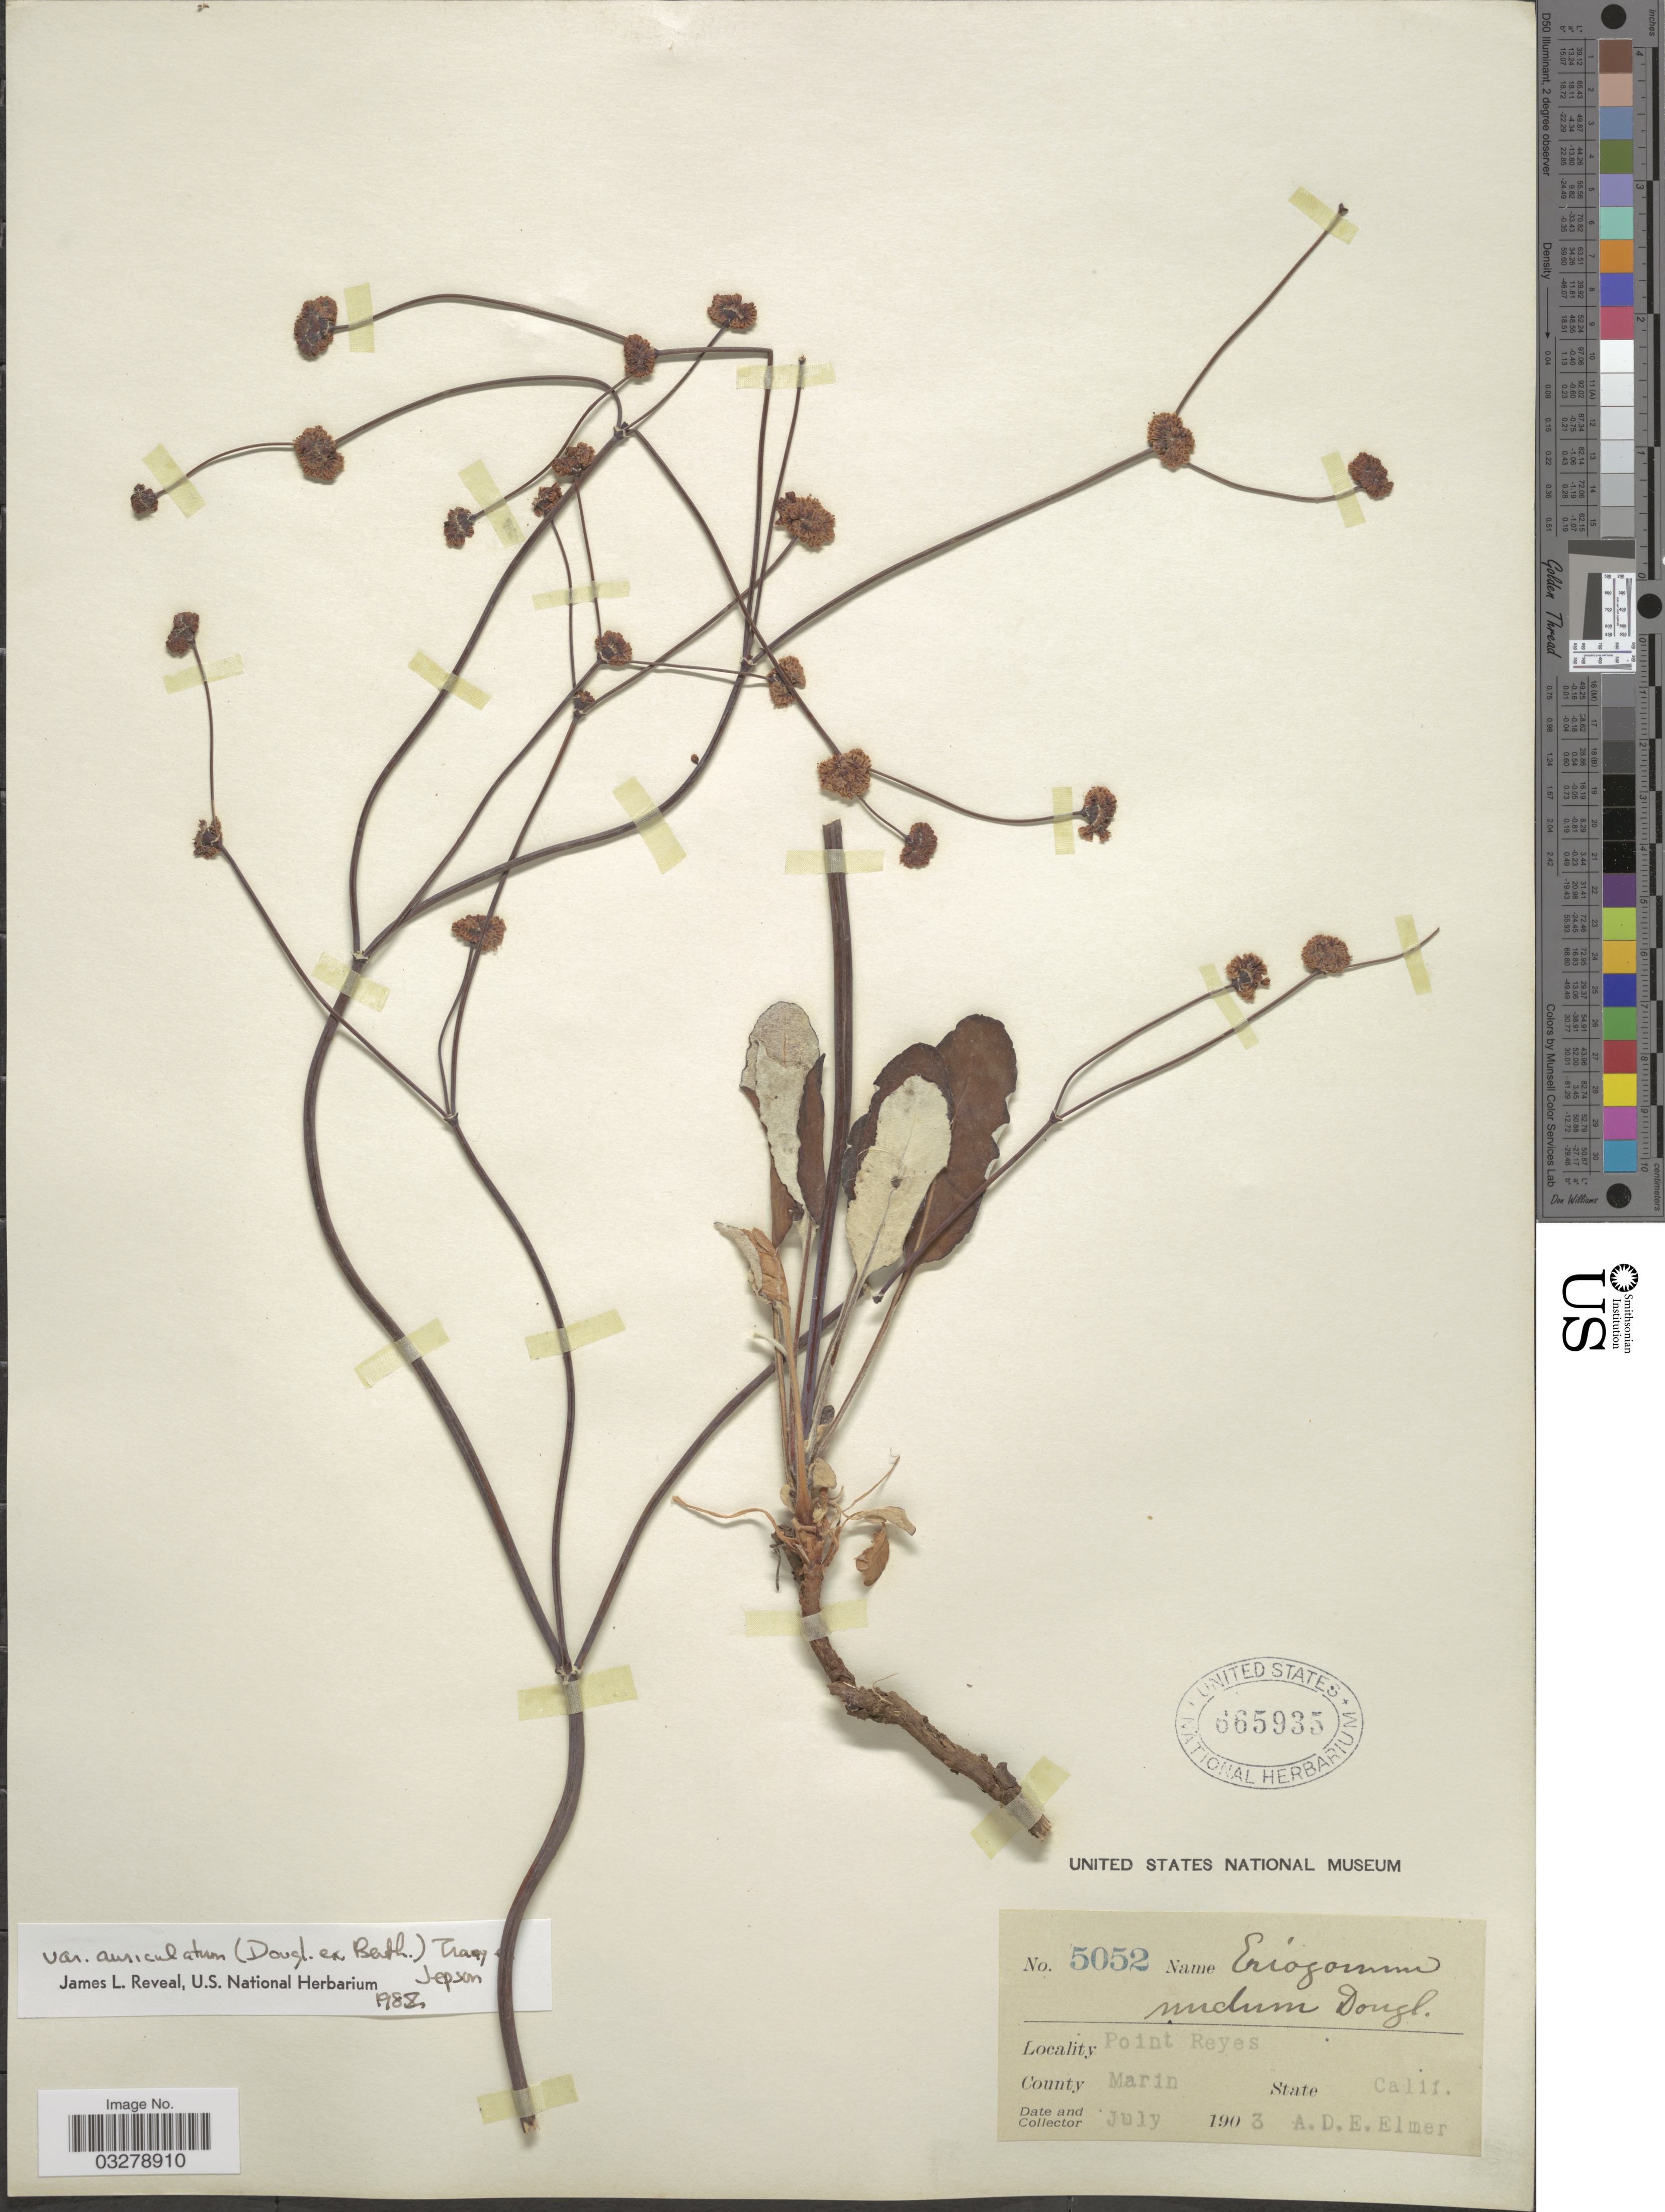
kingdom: Plantae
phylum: Tracheophyta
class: Magnoliopsida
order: Caryophyllales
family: Polygonaceae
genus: Eriogonum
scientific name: Eriogonum nudum var. auriculatum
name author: (Benth.) Tracy ex Jeps.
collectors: A. D. E. Elmer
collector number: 5052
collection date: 1903-07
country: United States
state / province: California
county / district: Marin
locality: Point Reyes, County Marin.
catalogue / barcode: US 665935